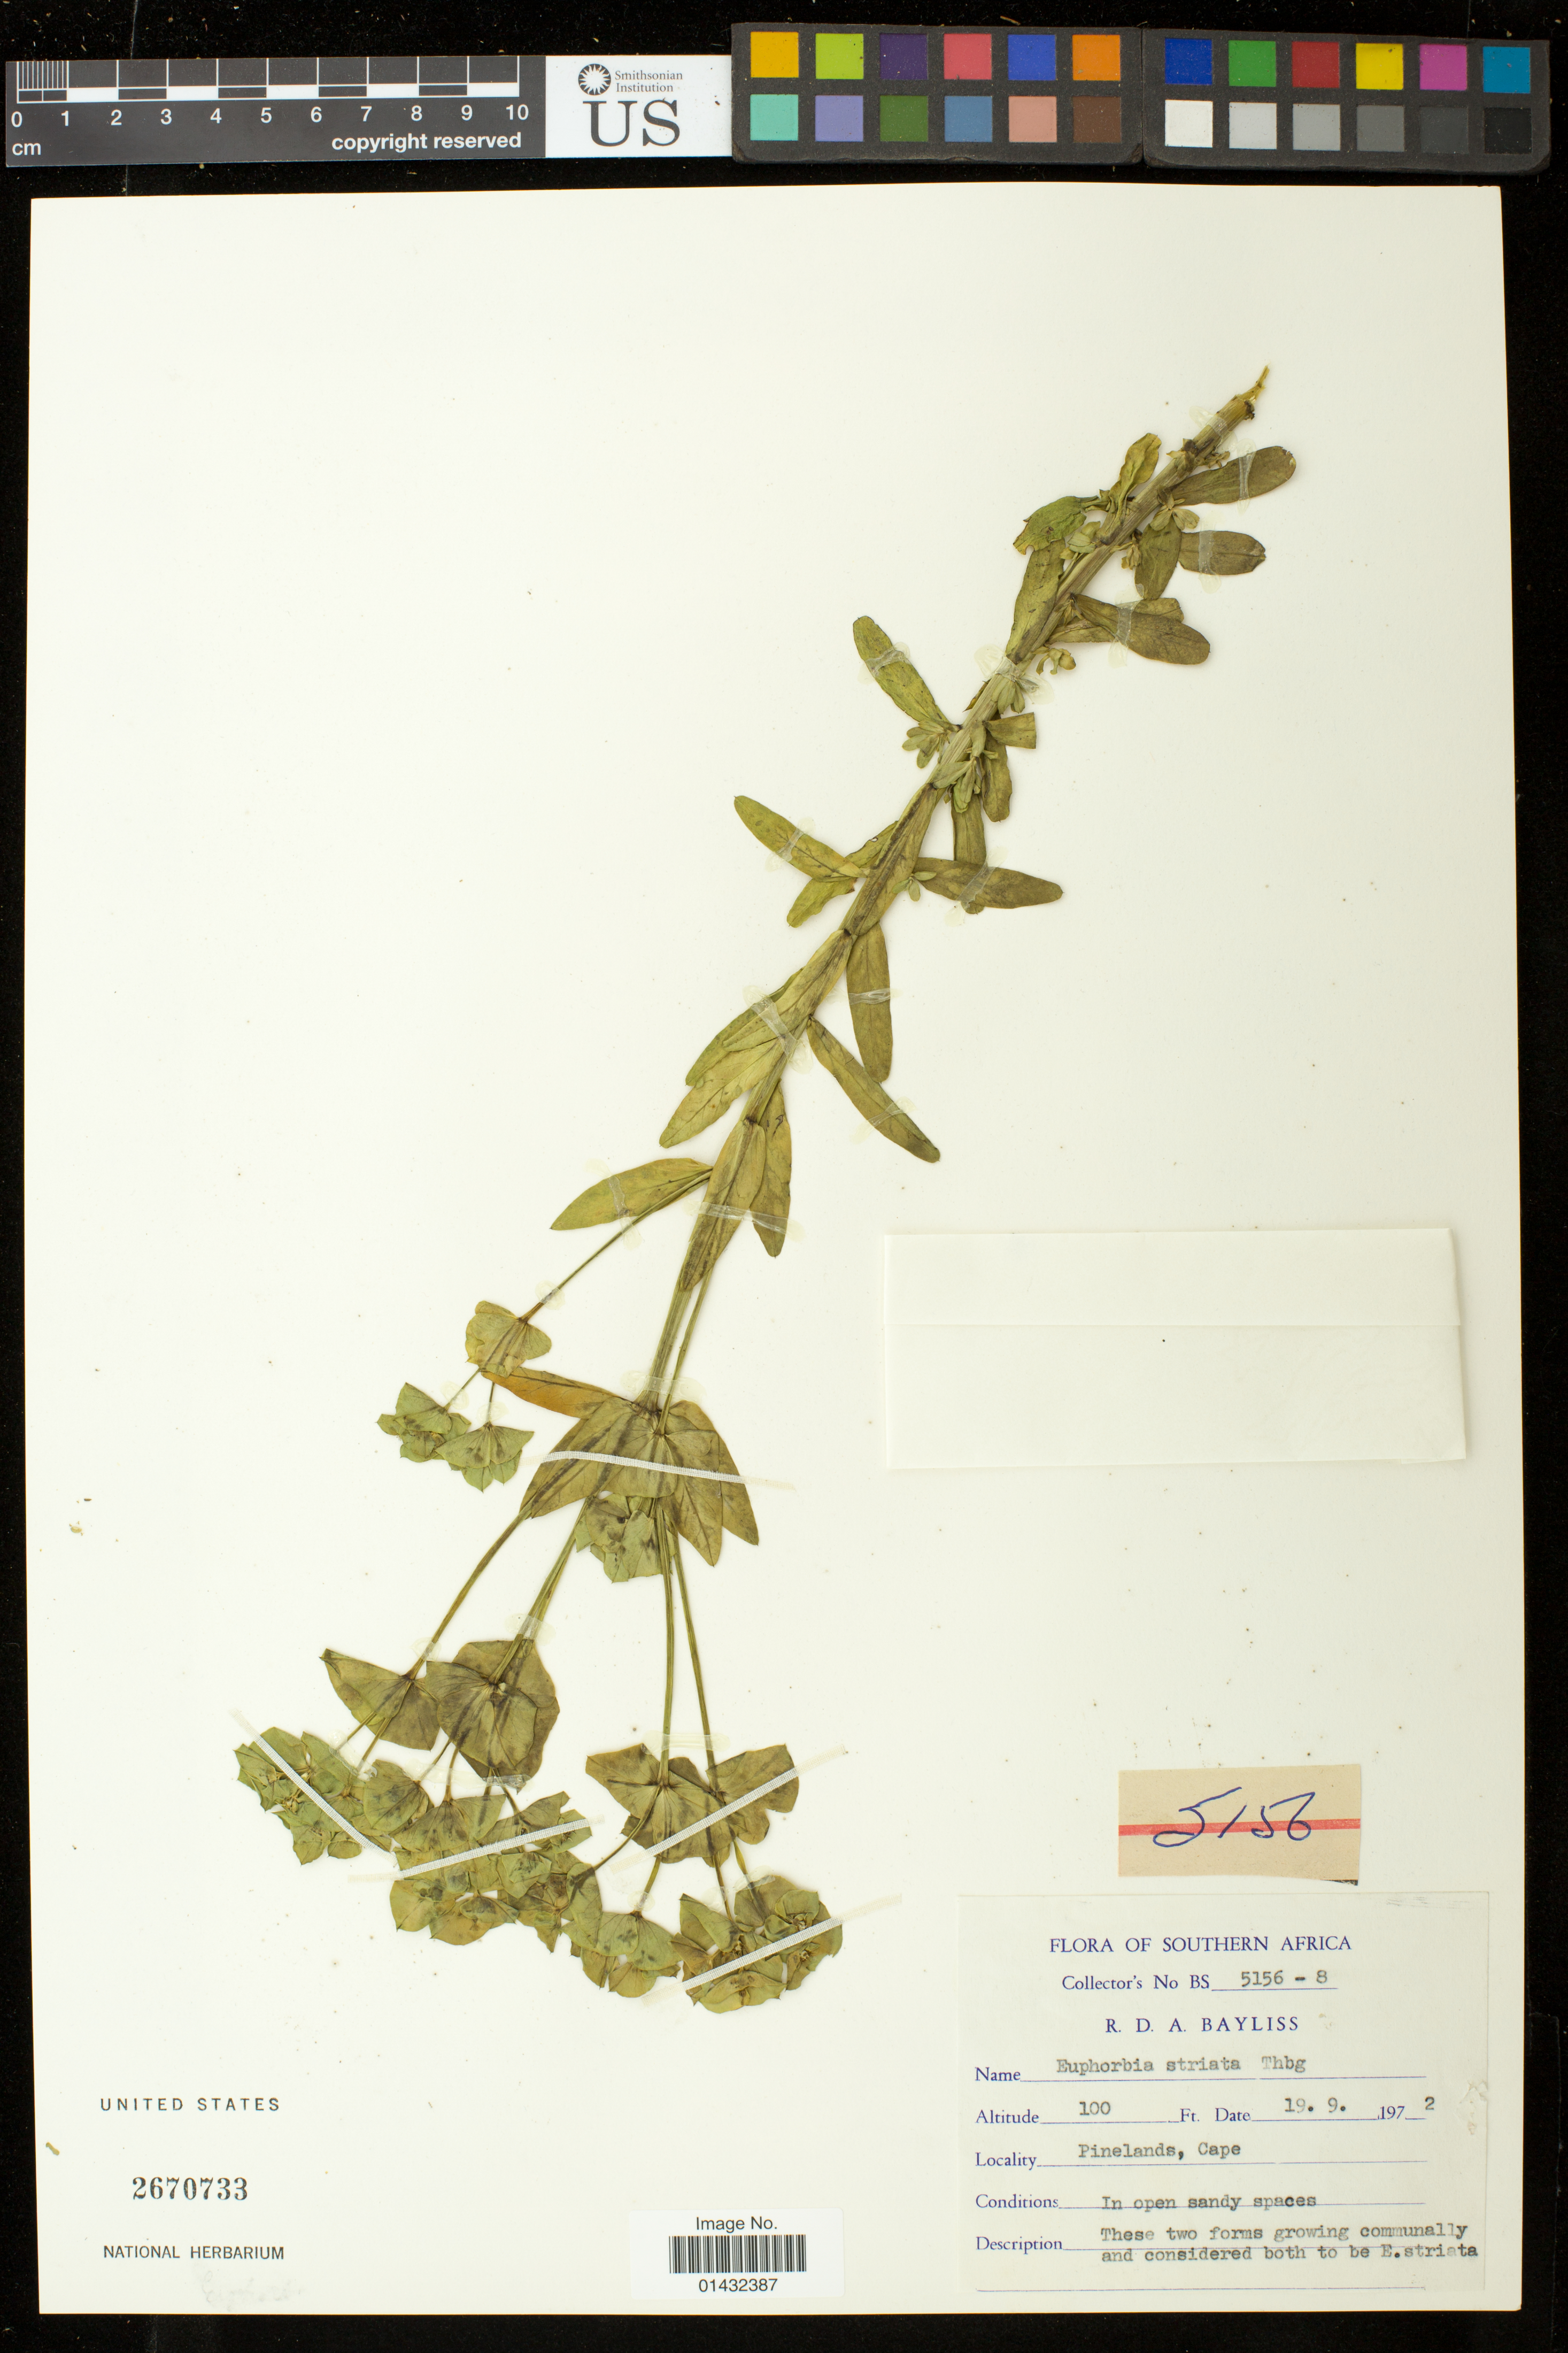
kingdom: Plantae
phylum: Tracheophyta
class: Magnoliopsida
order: Malpighiales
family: Euphorbiaceae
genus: Euphorbia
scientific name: Euphorbia striata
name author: Boiss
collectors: R. Bayliss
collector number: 5156-8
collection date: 1972-09-19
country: South Africa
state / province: Western Cape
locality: Pinelands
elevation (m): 30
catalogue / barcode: US 2670733